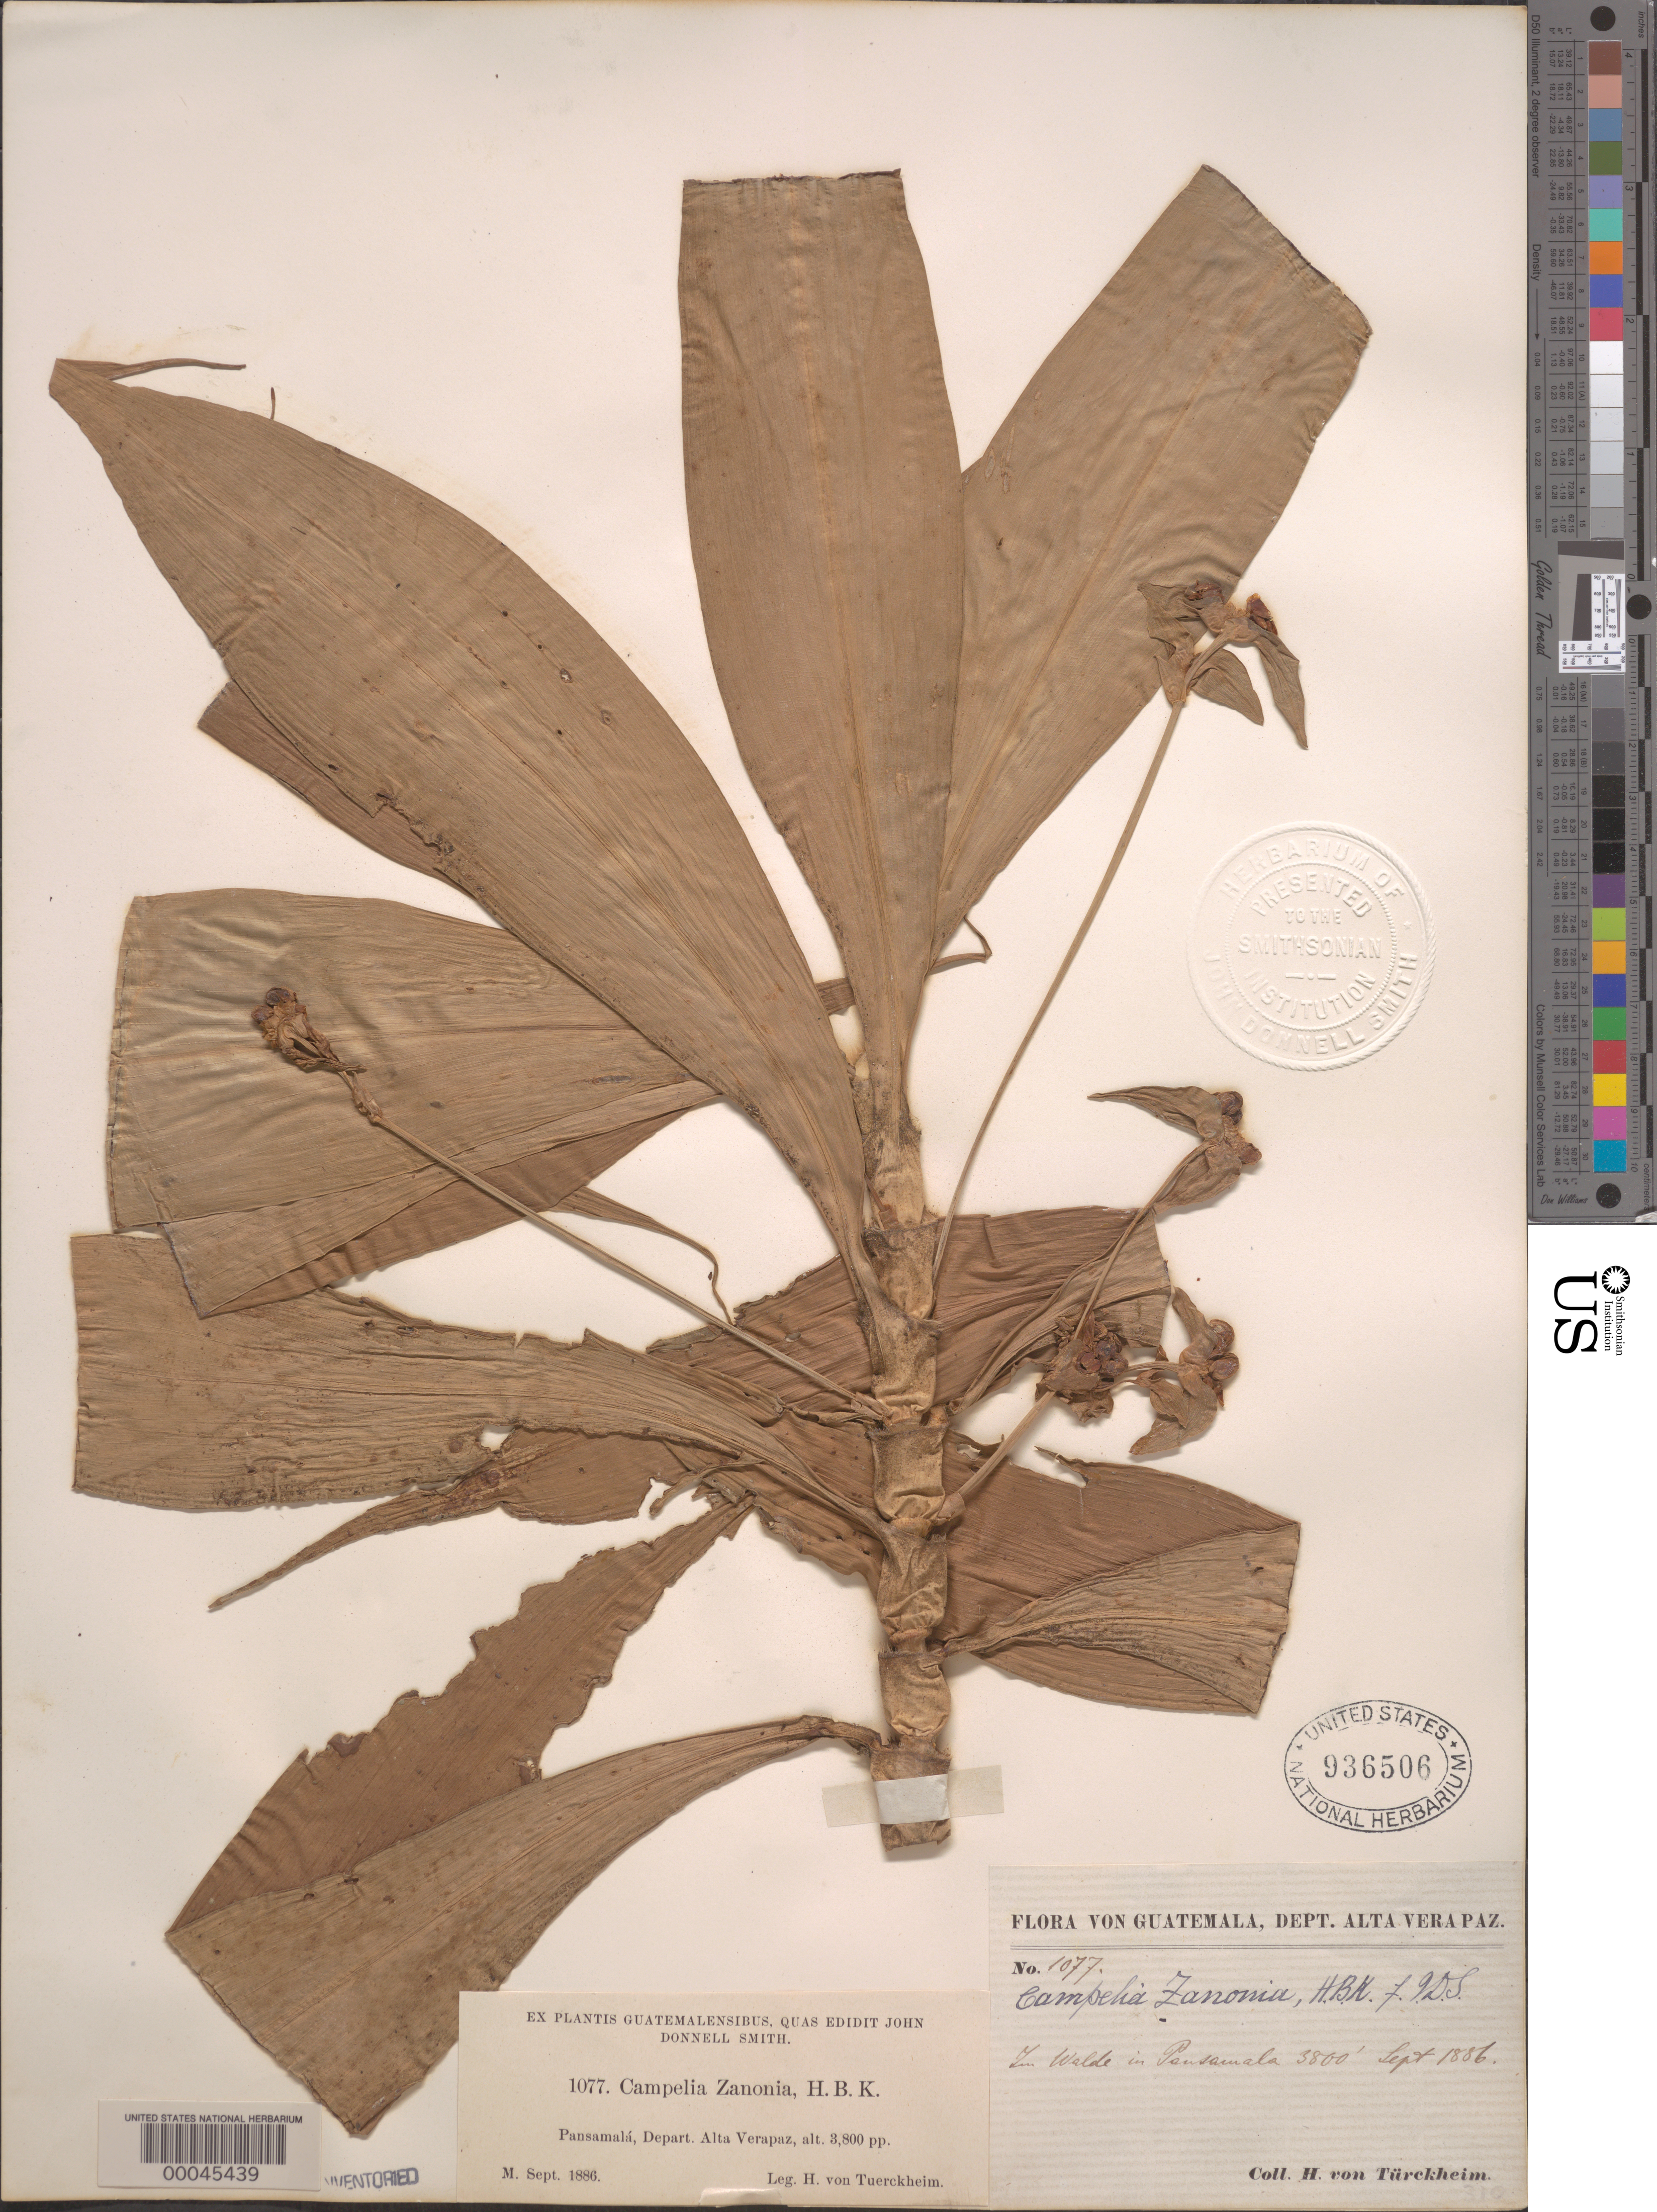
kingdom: Plantae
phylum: Tracheophyta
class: Liliopsida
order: Commelinales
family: Commelinaceae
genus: Tradescantia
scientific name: Tradescantia zanonia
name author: (L.) Sw.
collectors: H. von Türckheim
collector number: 1077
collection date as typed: Sep 1886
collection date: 1886-09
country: Guatemala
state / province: Alta Verapaz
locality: Pansamalá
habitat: Forest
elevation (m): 1159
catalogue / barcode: US 936506